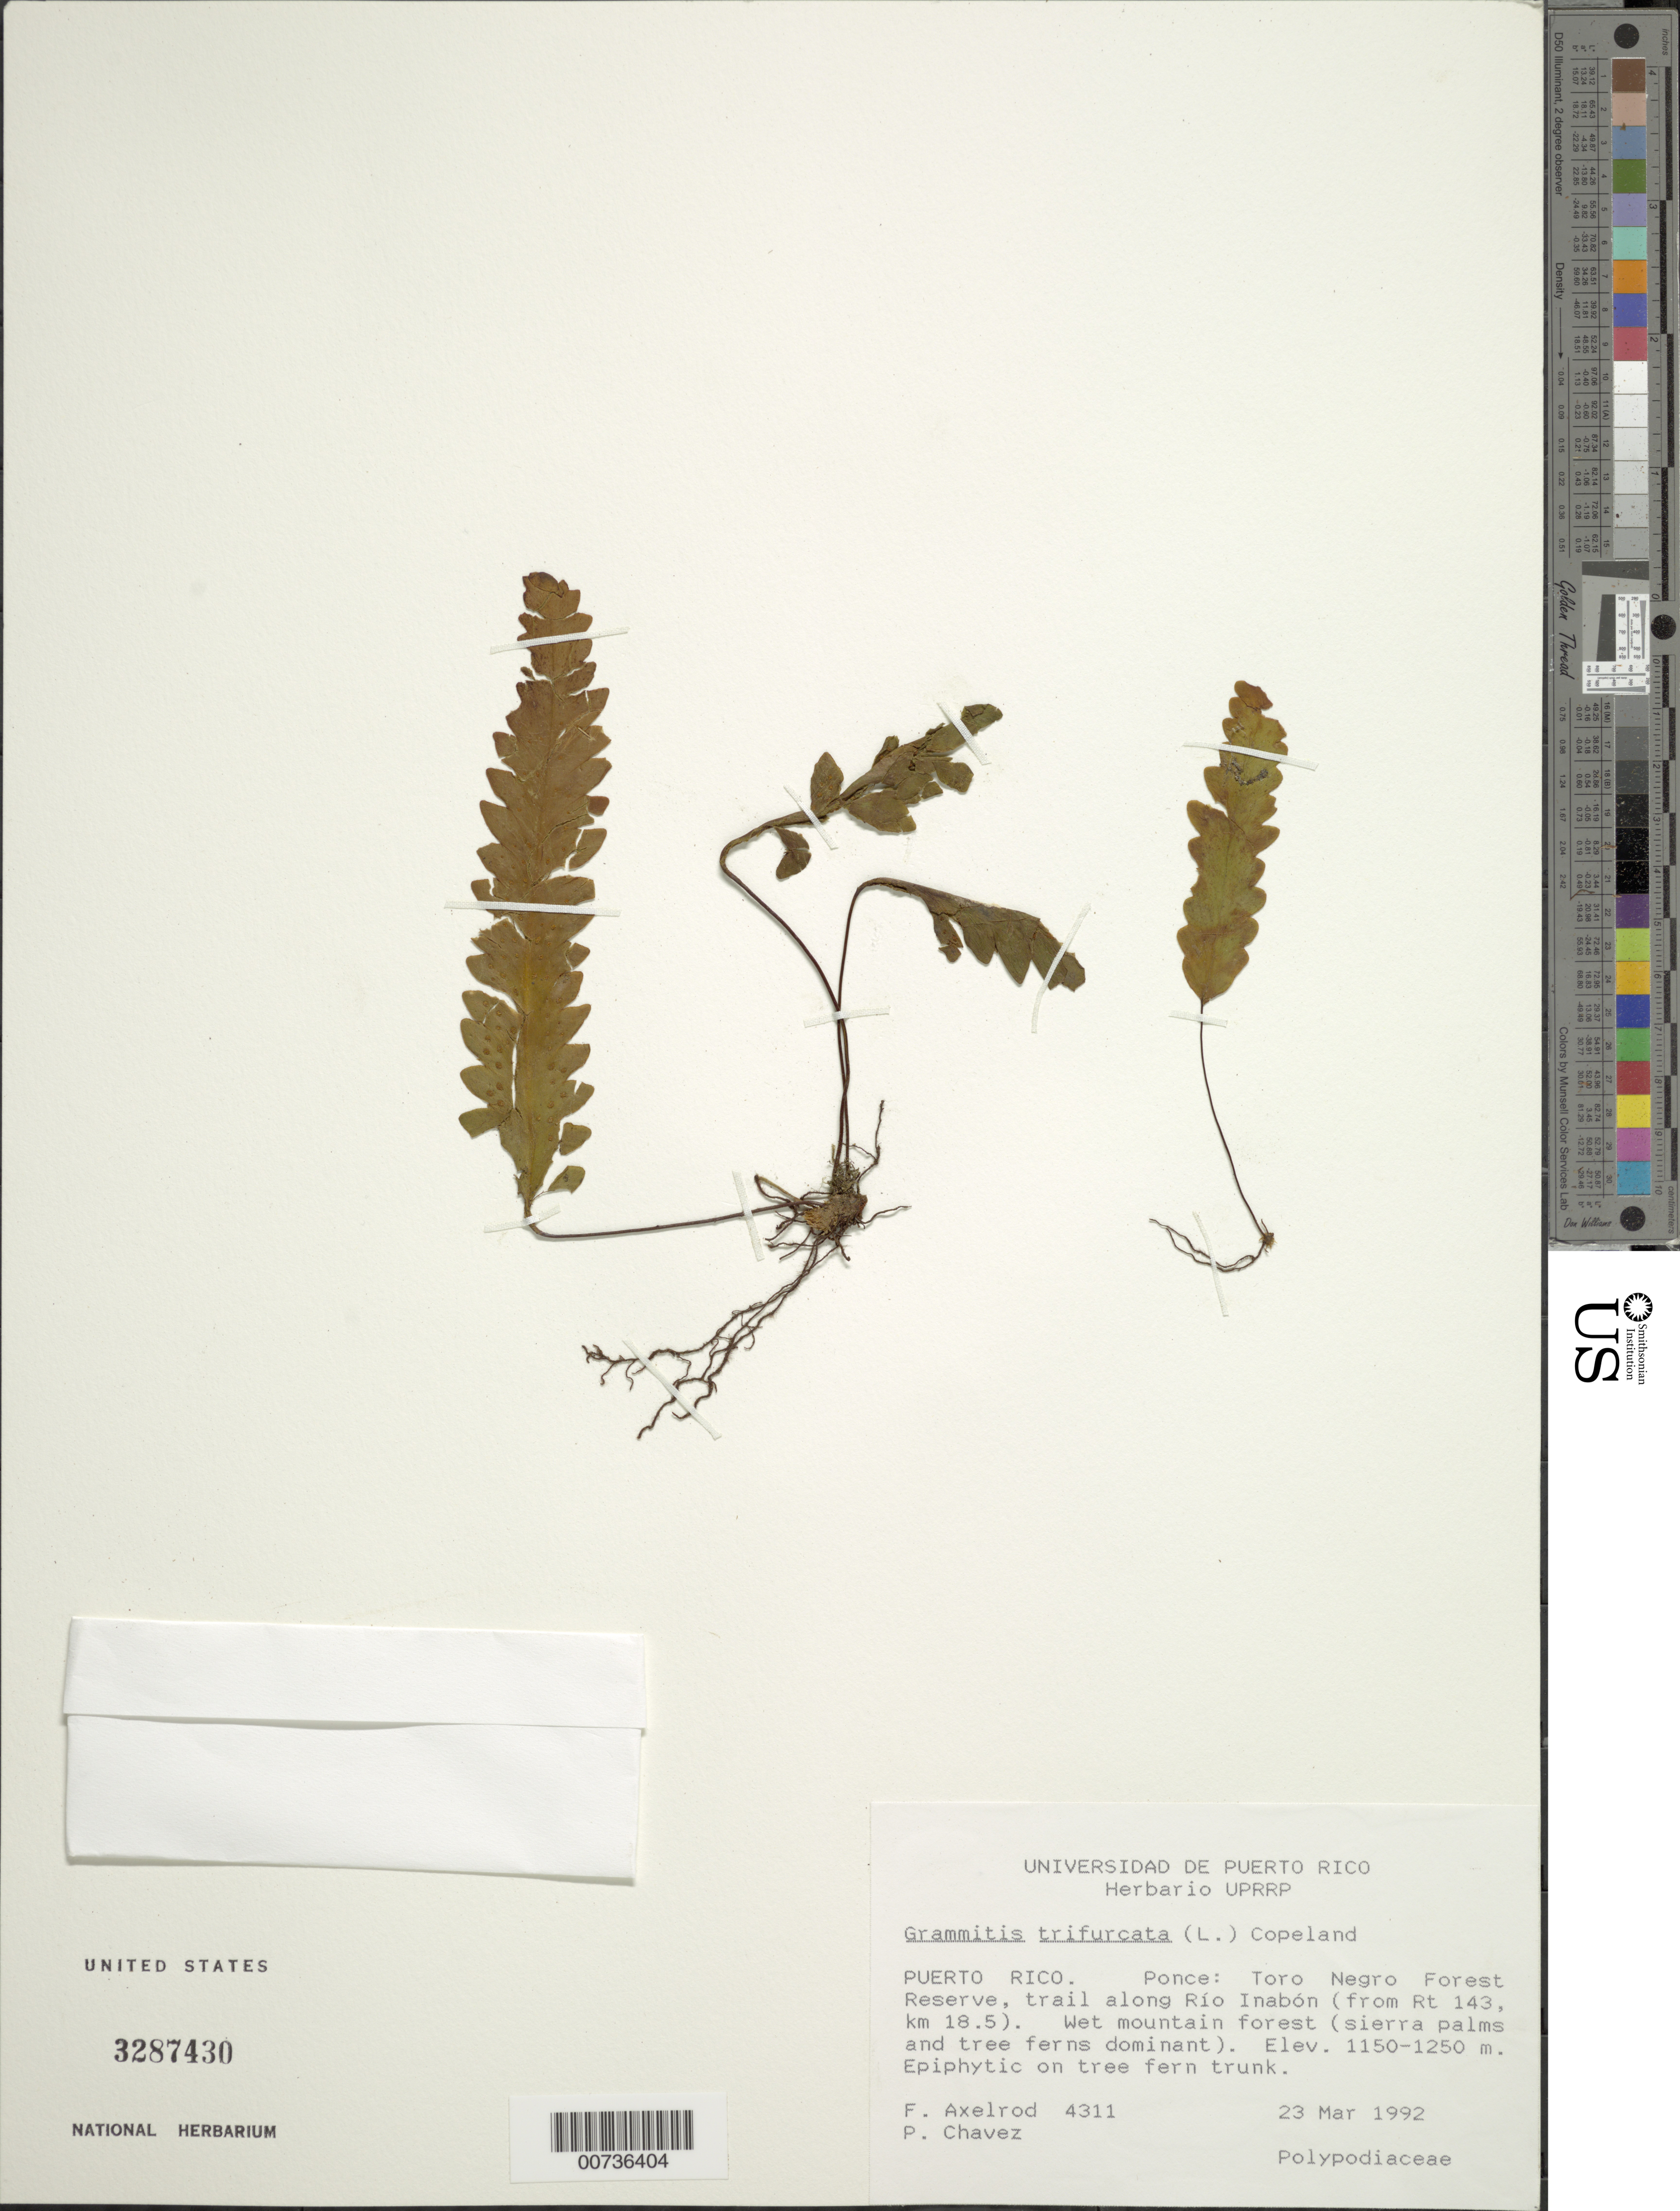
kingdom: Plantae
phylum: Tracheophyta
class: Polypodiopsida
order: Polypodiales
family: Polypodiaceae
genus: Enterosora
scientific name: Enterosora trifurcata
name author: (L.) L.E. Bishop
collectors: F. S. Axelrod & P. Chavez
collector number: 4311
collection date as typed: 23 Mar 1992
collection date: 1992-03-23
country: Puerto Rico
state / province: Ponce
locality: Toro Negro Forest Reserve, trail along Río Inabón (from Rt. 143, km 18.5). Wet mountain forest (sierra palms and tree ferns dominant)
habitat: Epiphytic on tree fern trunk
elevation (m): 1150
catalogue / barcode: US 3287430